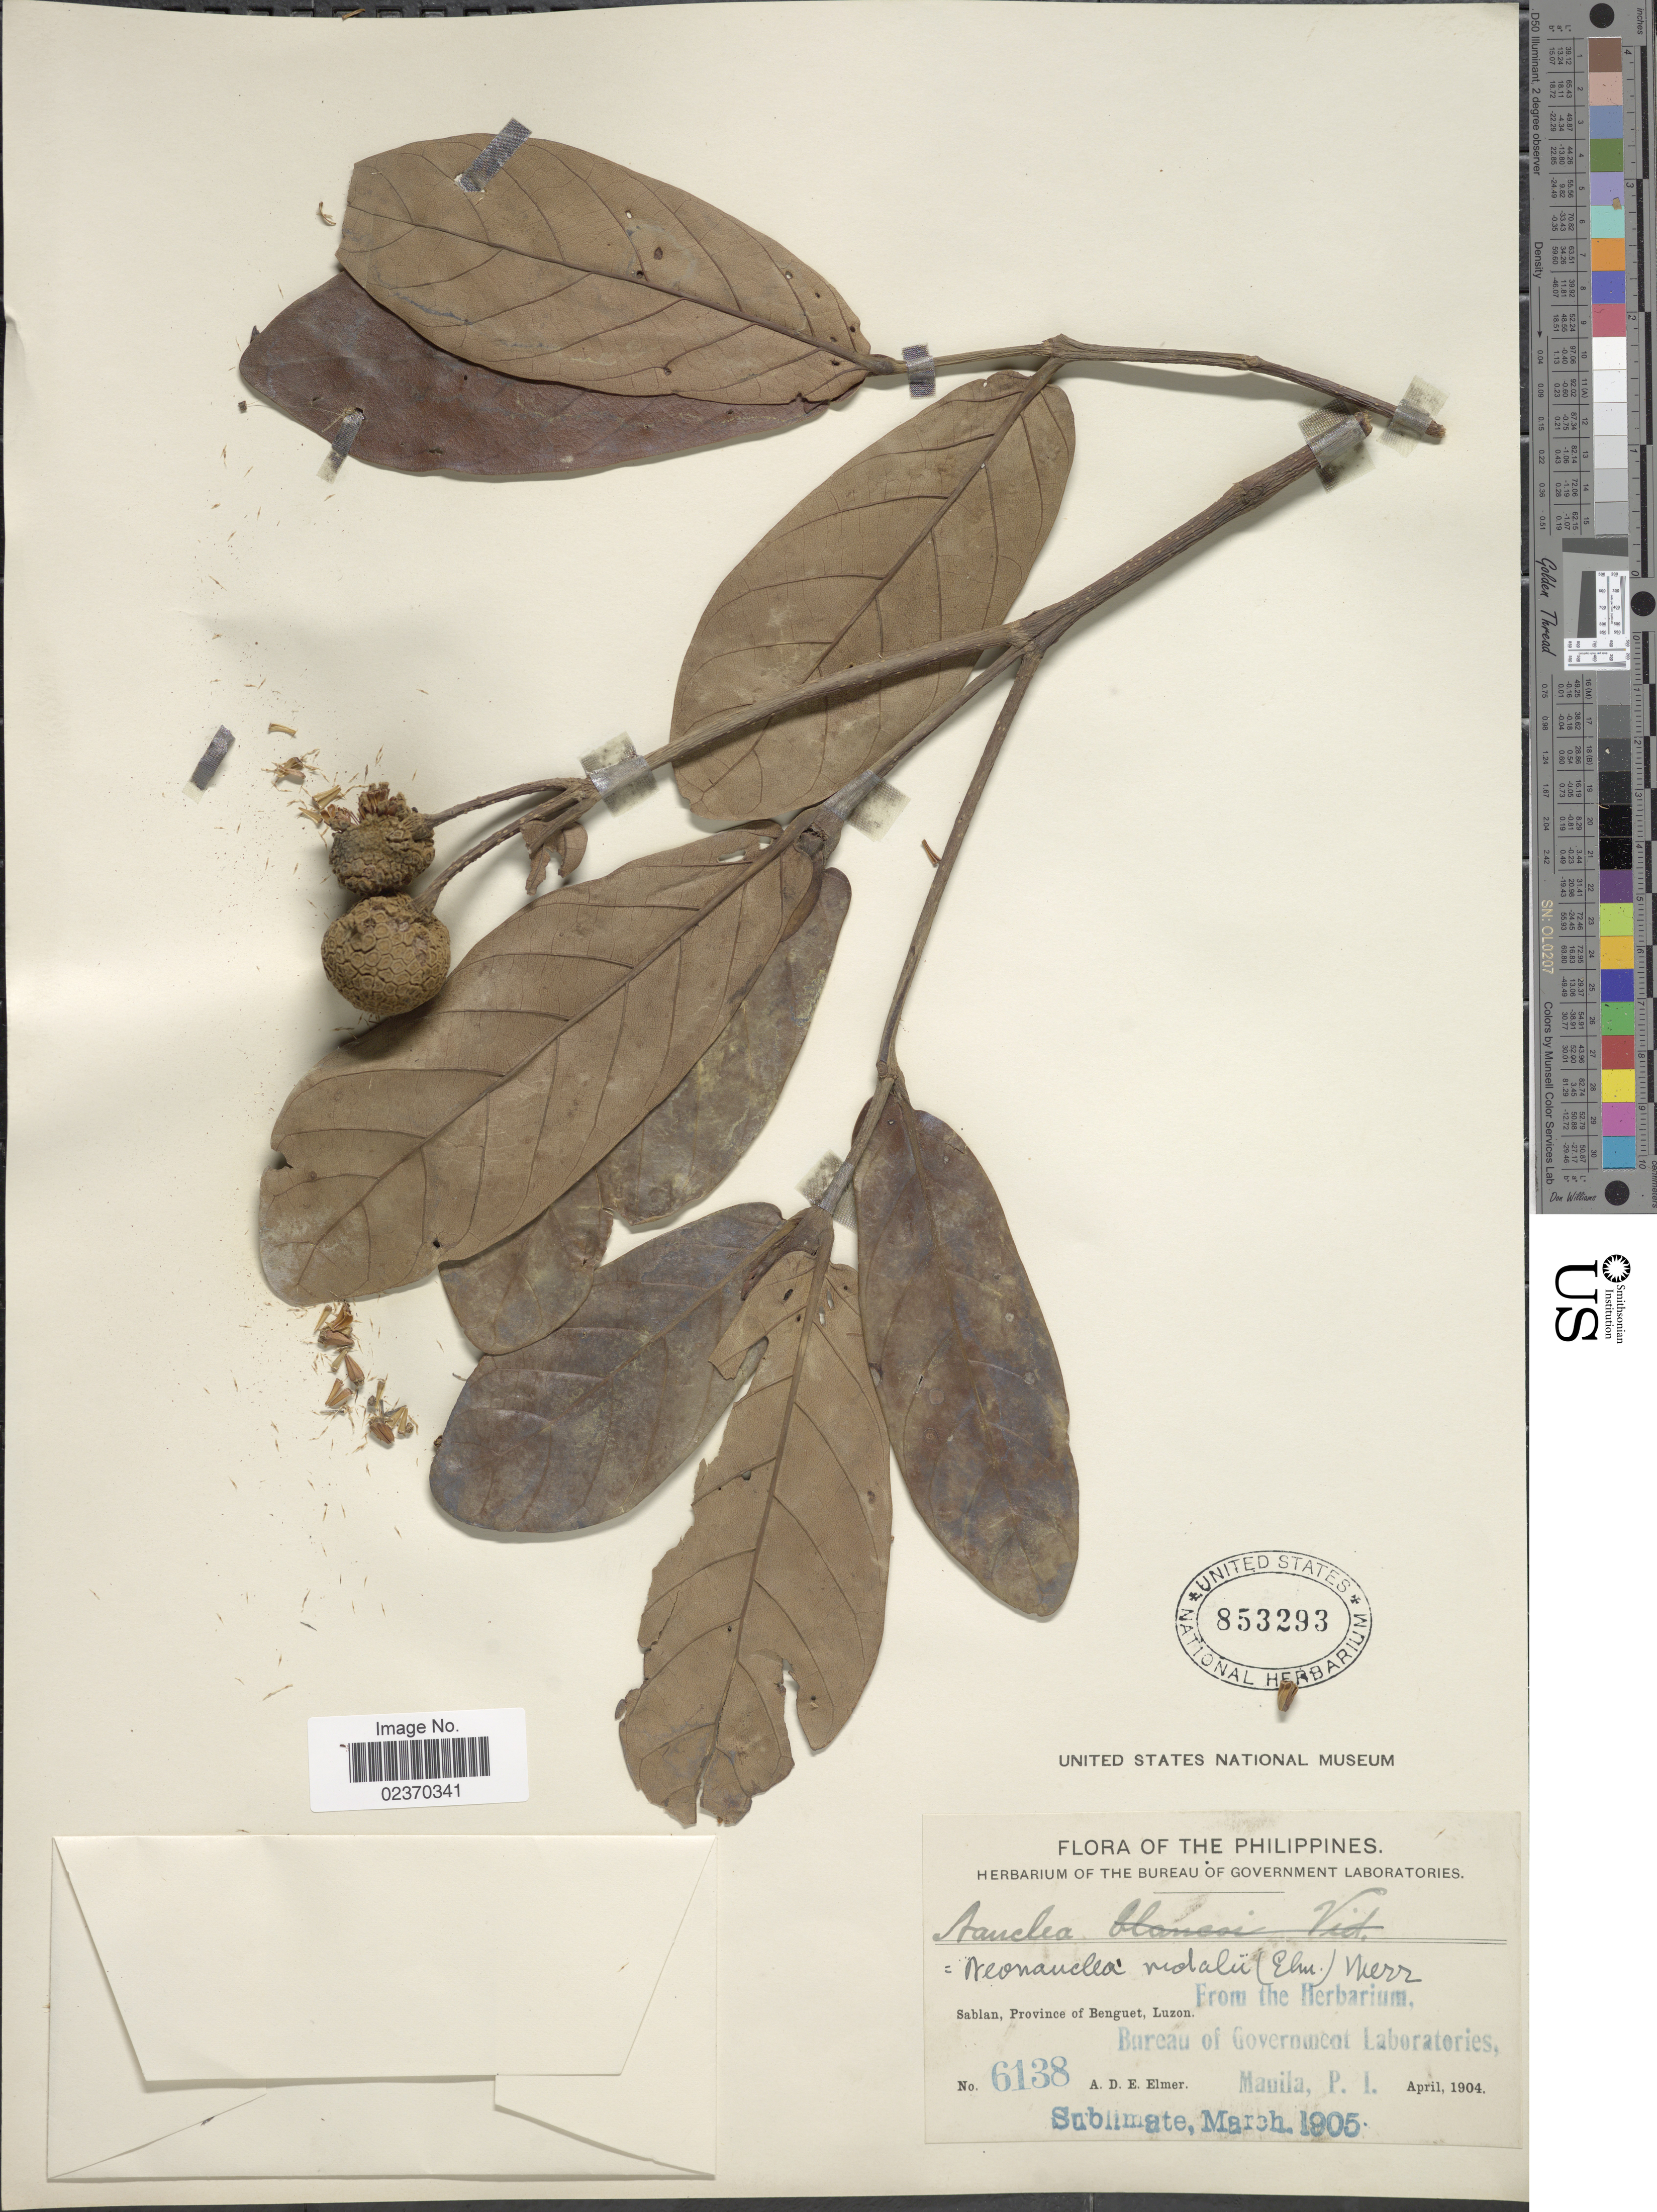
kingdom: Plantae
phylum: Tracheophyta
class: Magnoliopsida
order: Gentianales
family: Rubiaceae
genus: Neonauclea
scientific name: Neonauclea vidalii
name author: (Elmer) Merr.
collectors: A. D. E. Elmer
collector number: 6138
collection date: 1904-04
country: Philippines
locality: Sablan, Province of Benguet, Luzon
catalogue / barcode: US 853293